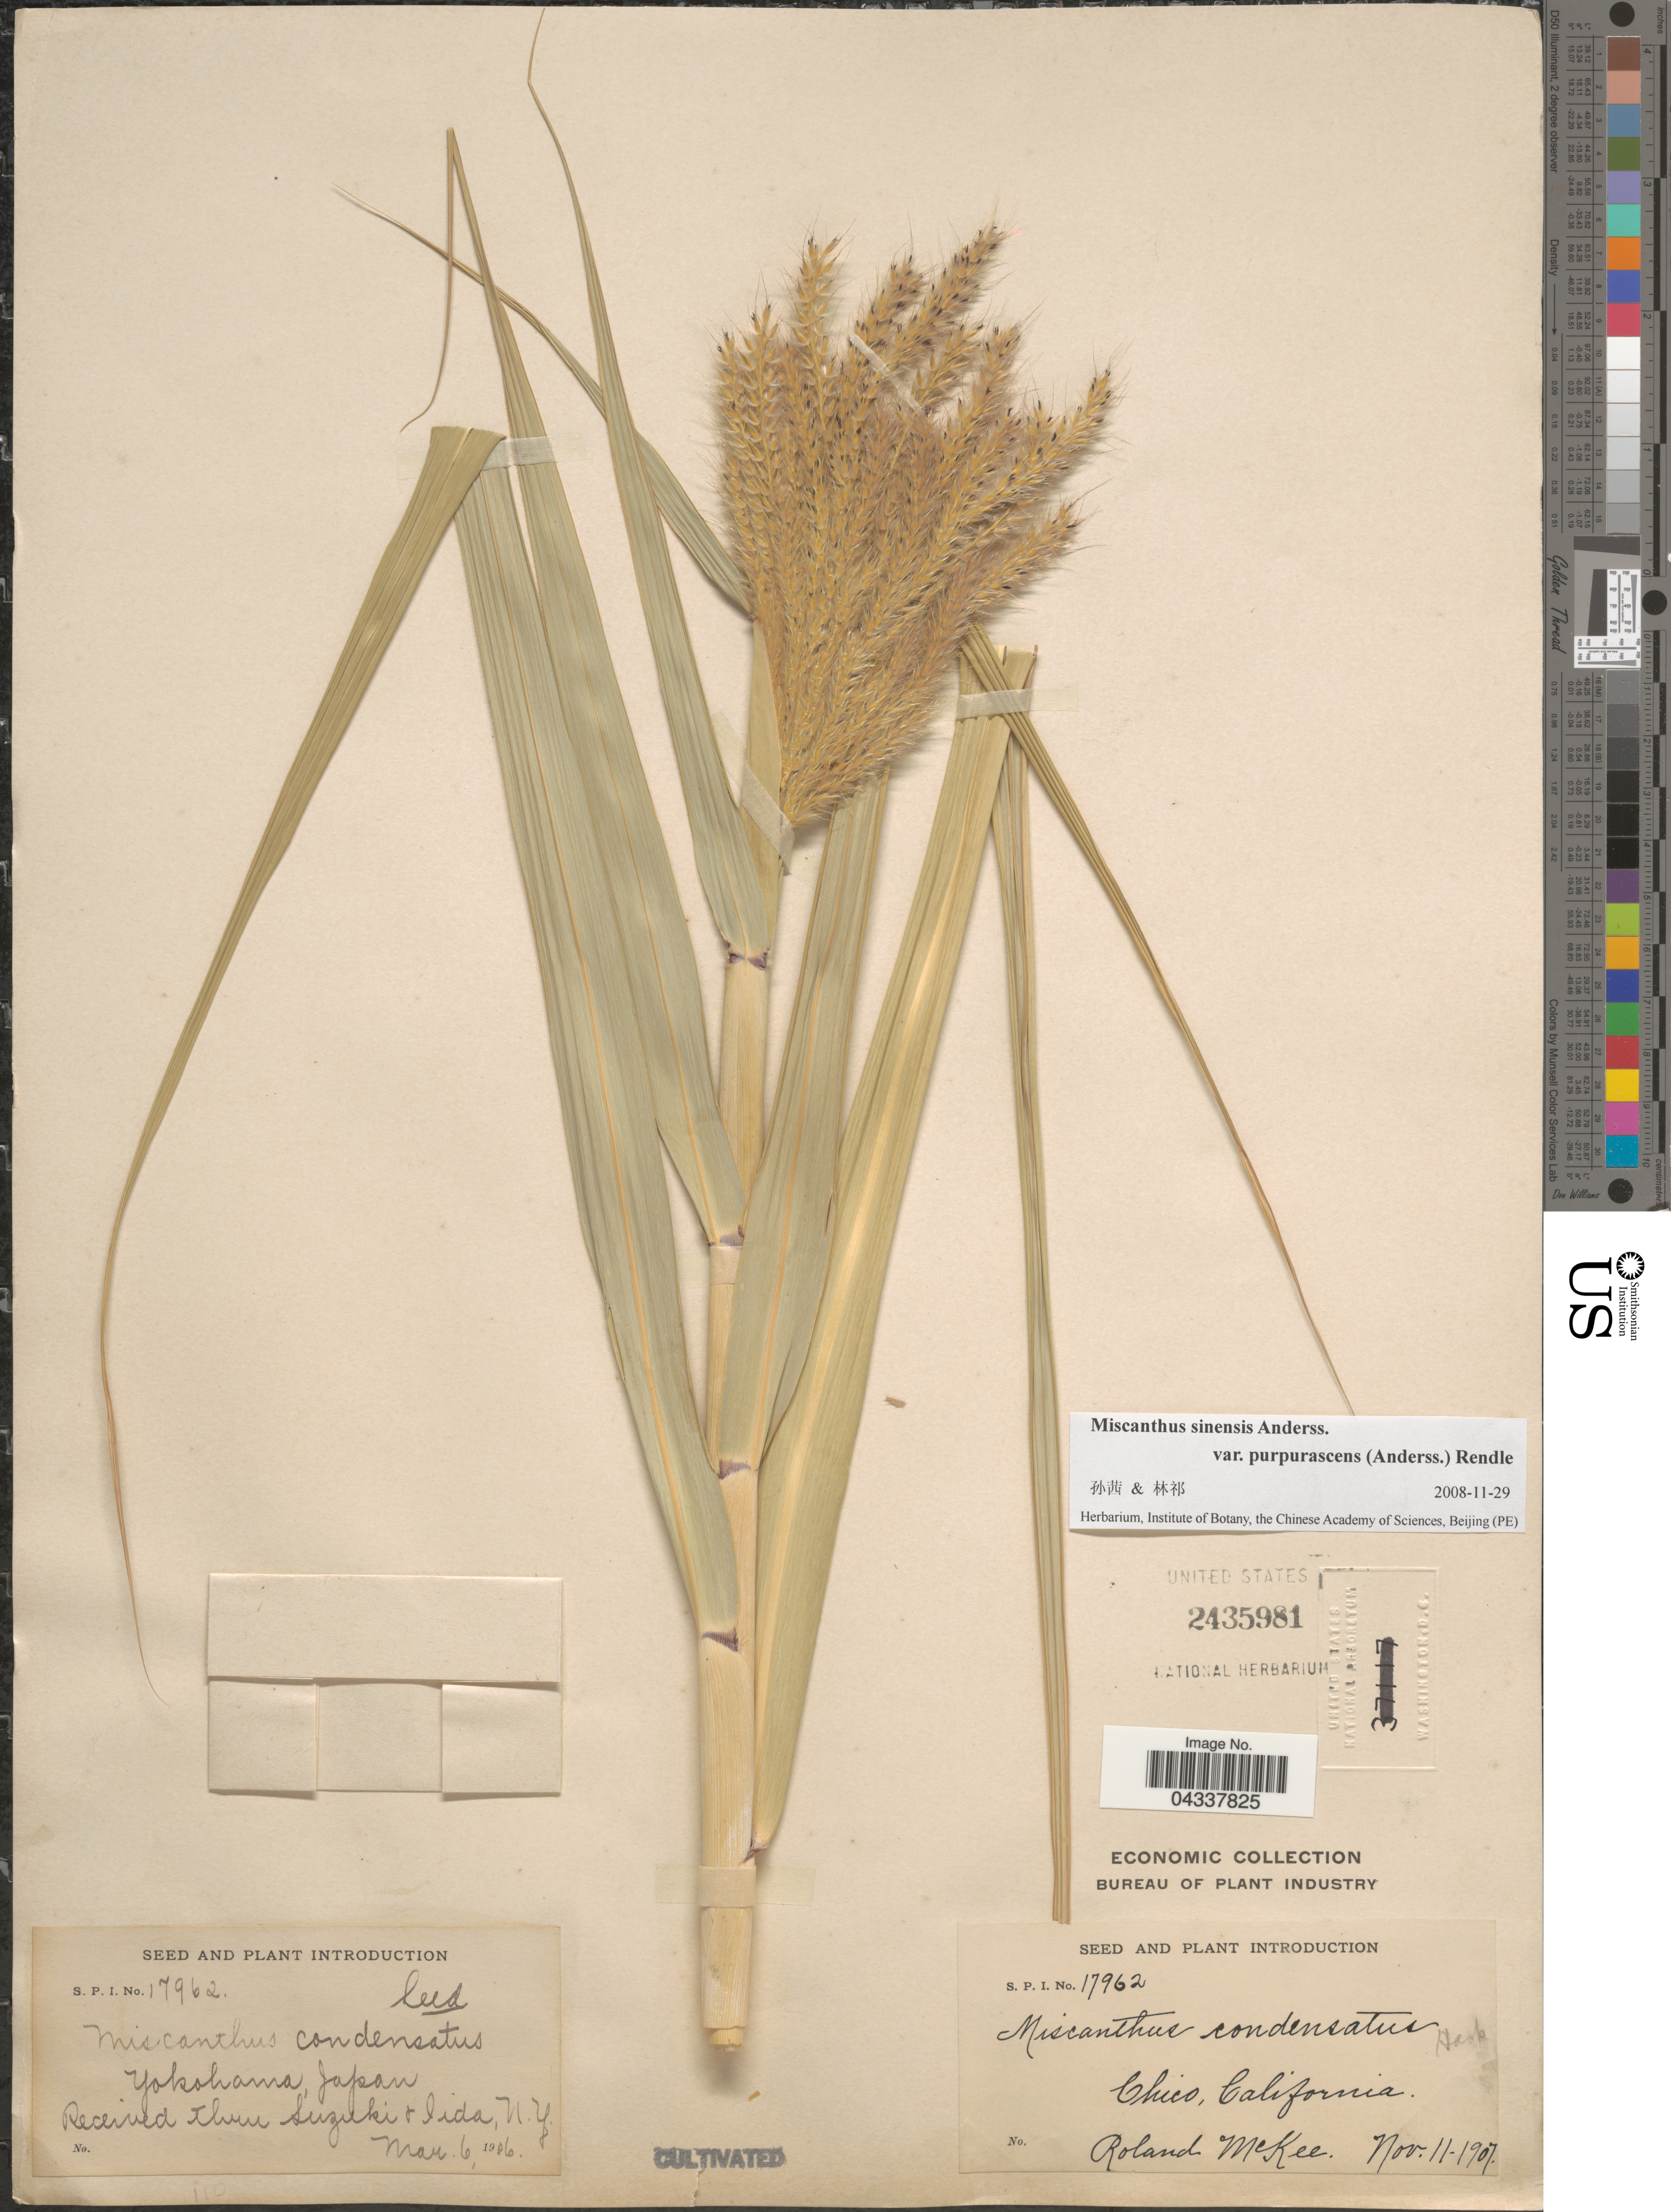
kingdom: Plantae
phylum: Tracheophyta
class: Liliopsida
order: Poales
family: Poaceae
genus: Miscanthus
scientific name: Miscanthus sinensis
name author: Andersson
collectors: R. Mckee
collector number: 17962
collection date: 1907-11-11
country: United States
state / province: California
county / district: Butte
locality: Chico.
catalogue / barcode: US 2435981